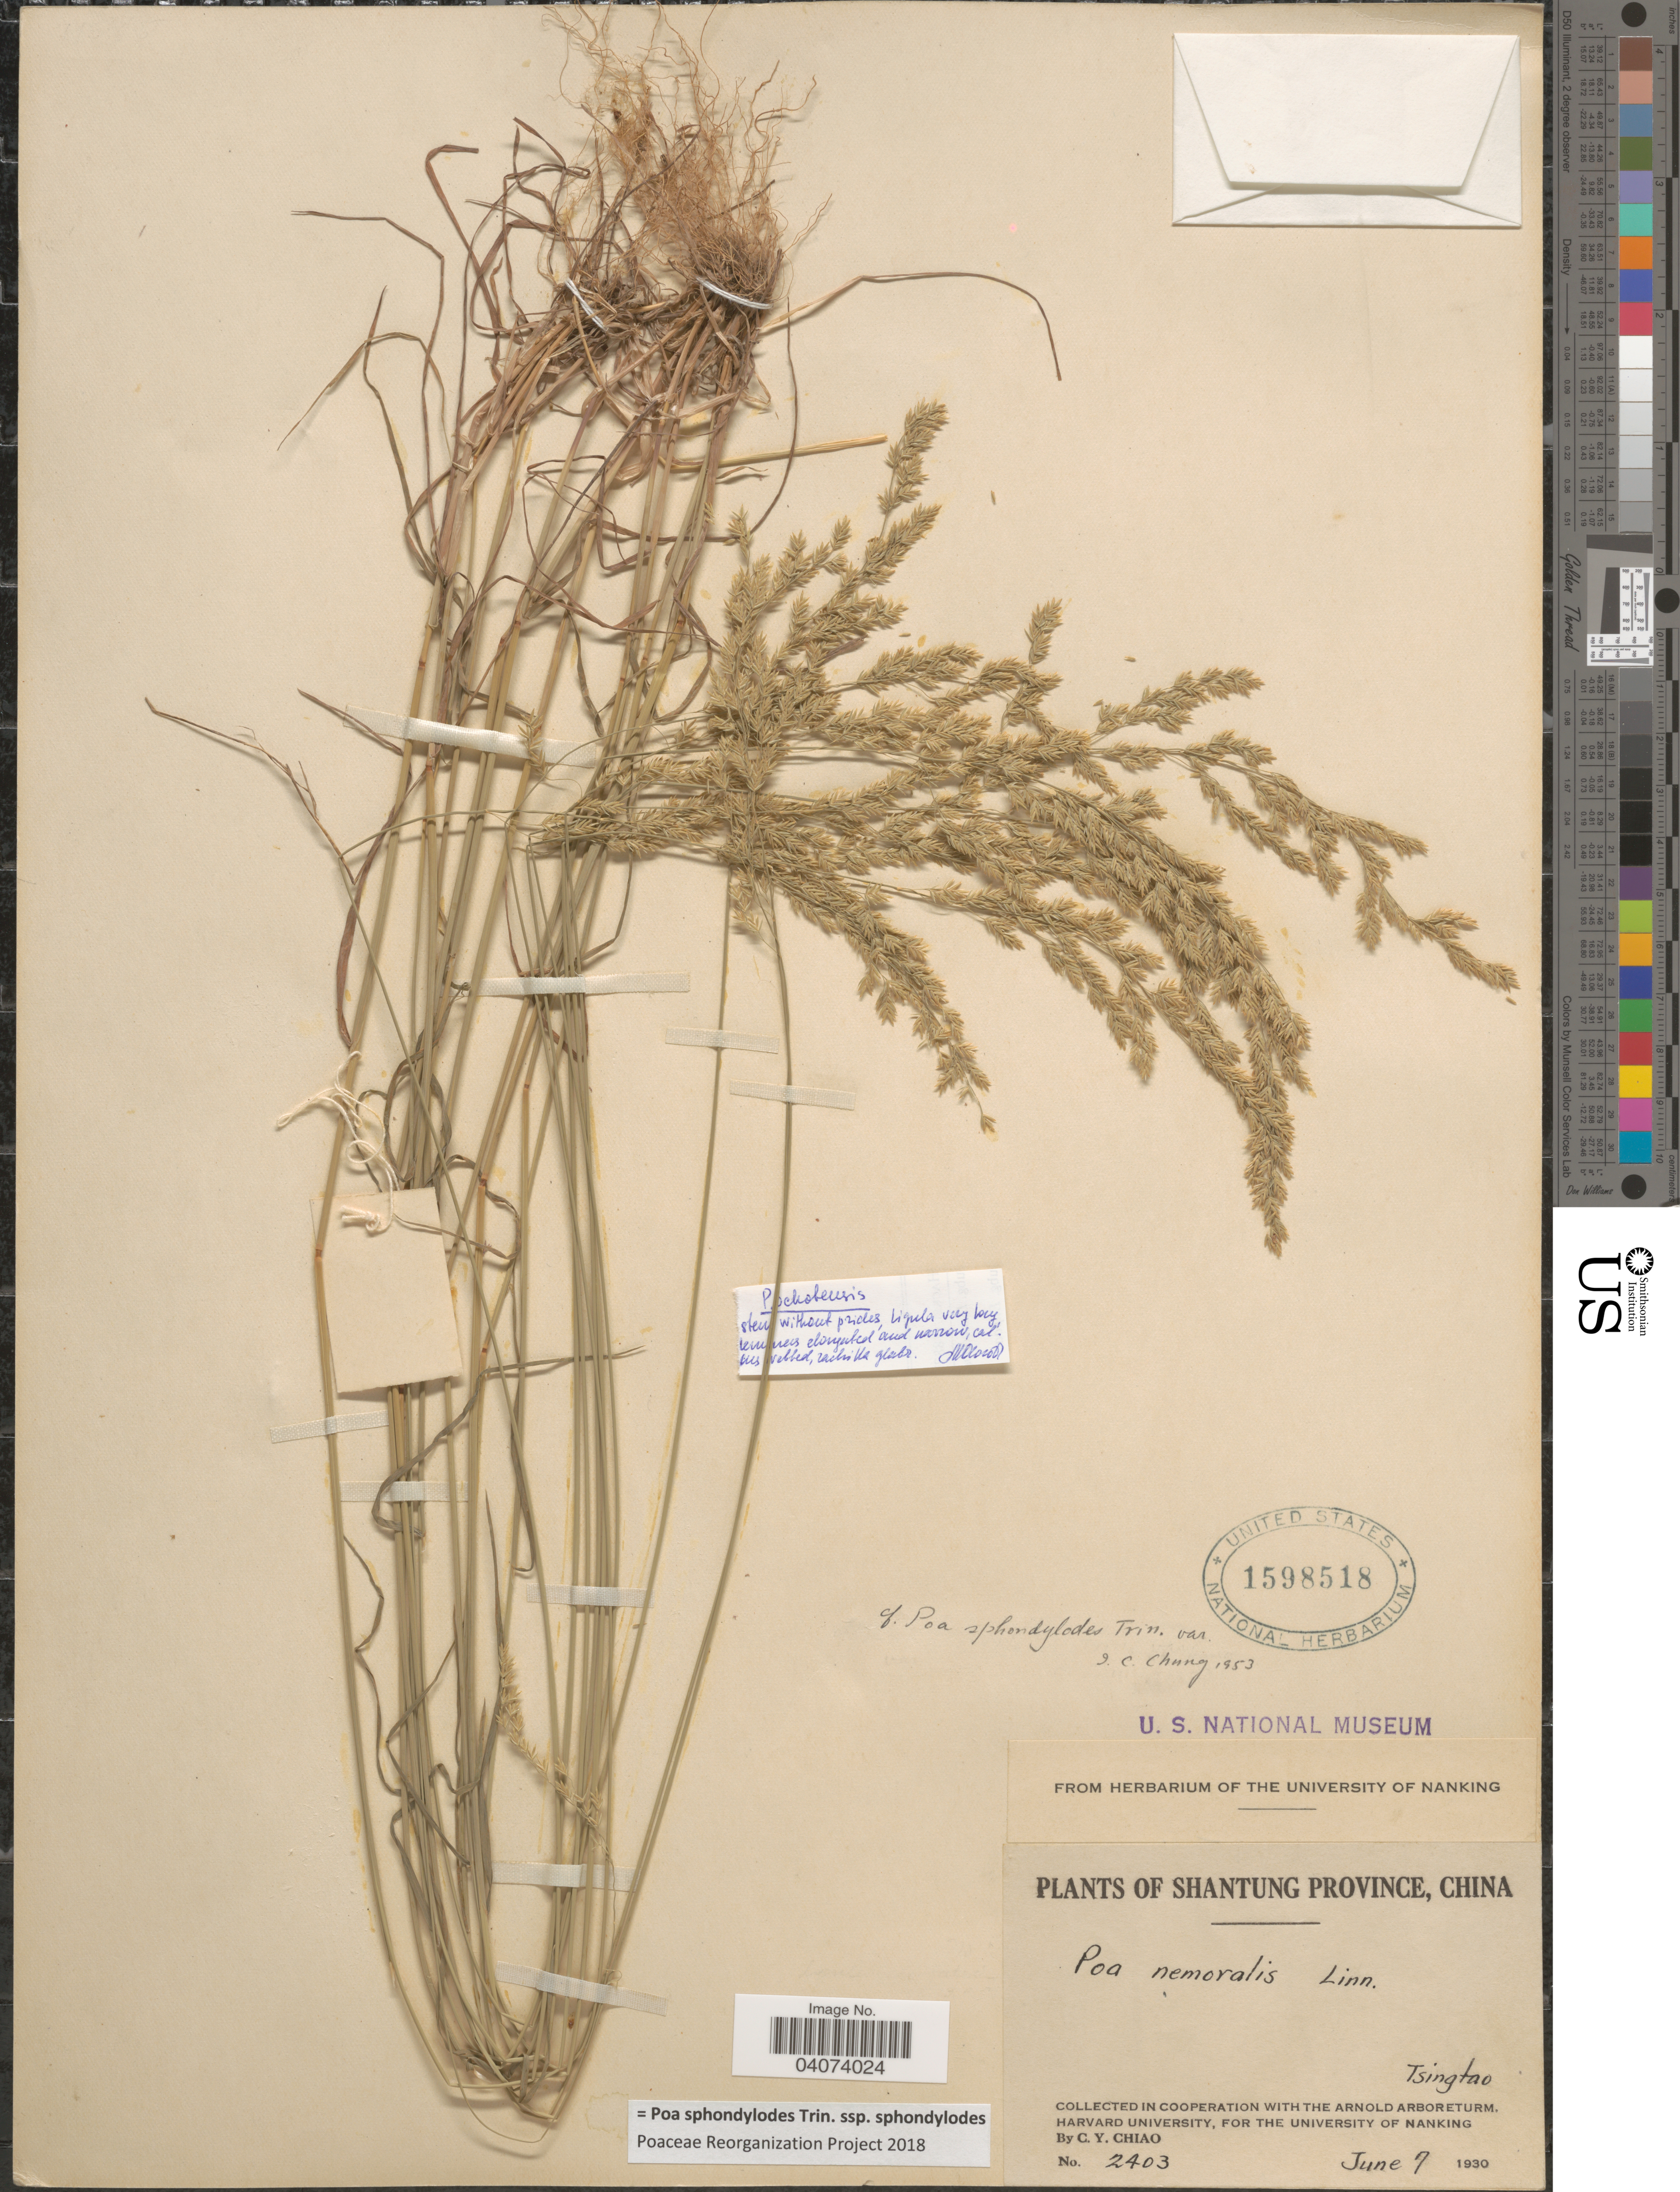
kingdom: Plantae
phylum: Tracheophyta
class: Liliopsida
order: Poales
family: Poaceae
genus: Poa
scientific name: Poa sphondylodes subsp. sphondylodes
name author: Trin.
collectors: C. Y. Chiao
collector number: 2403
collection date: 1930-06-07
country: China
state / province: Shandong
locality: Shantung Province. Tsingtao.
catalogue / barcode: US 1598518